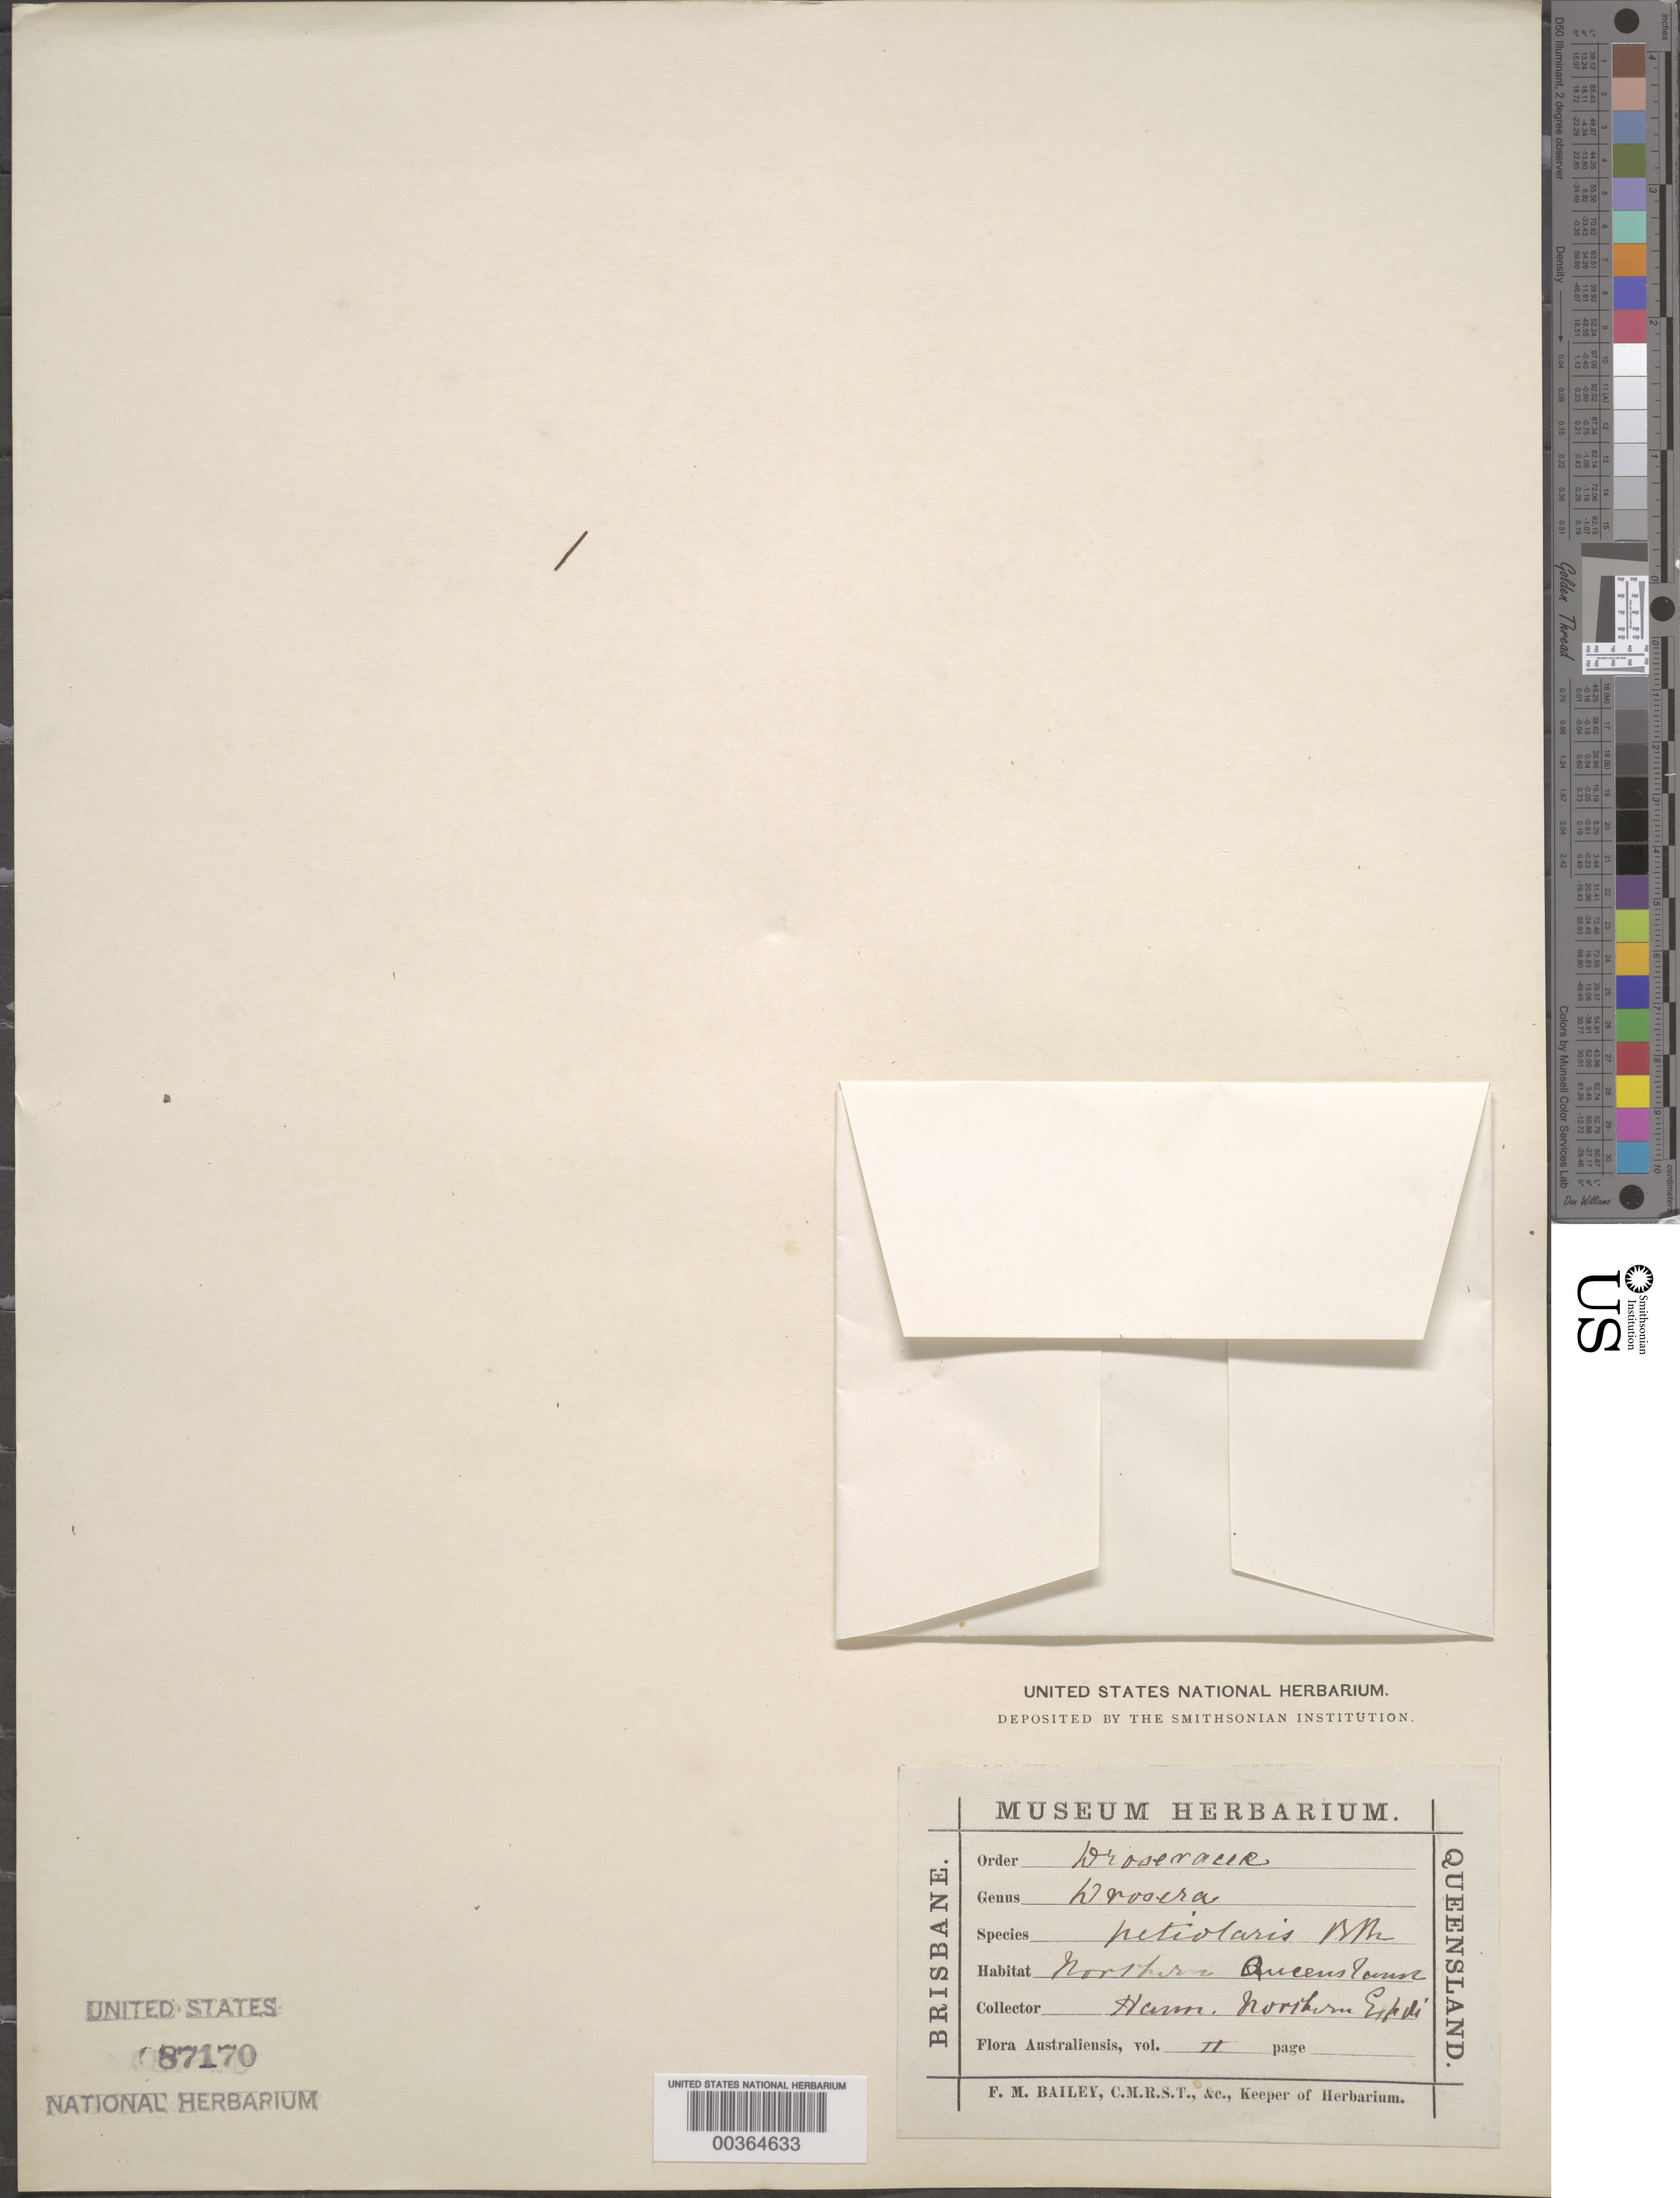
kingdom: Plantae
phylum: Tracheophyta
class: Magnoliopsida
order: Caryophyllales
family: Droseraceae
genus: Drosera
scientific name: Drosera petiolaris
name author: R. Br. ex DC.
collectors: Harm. Northern Exped.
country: Australia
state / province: Queensland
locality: Northern queensland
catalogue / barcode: US 87170